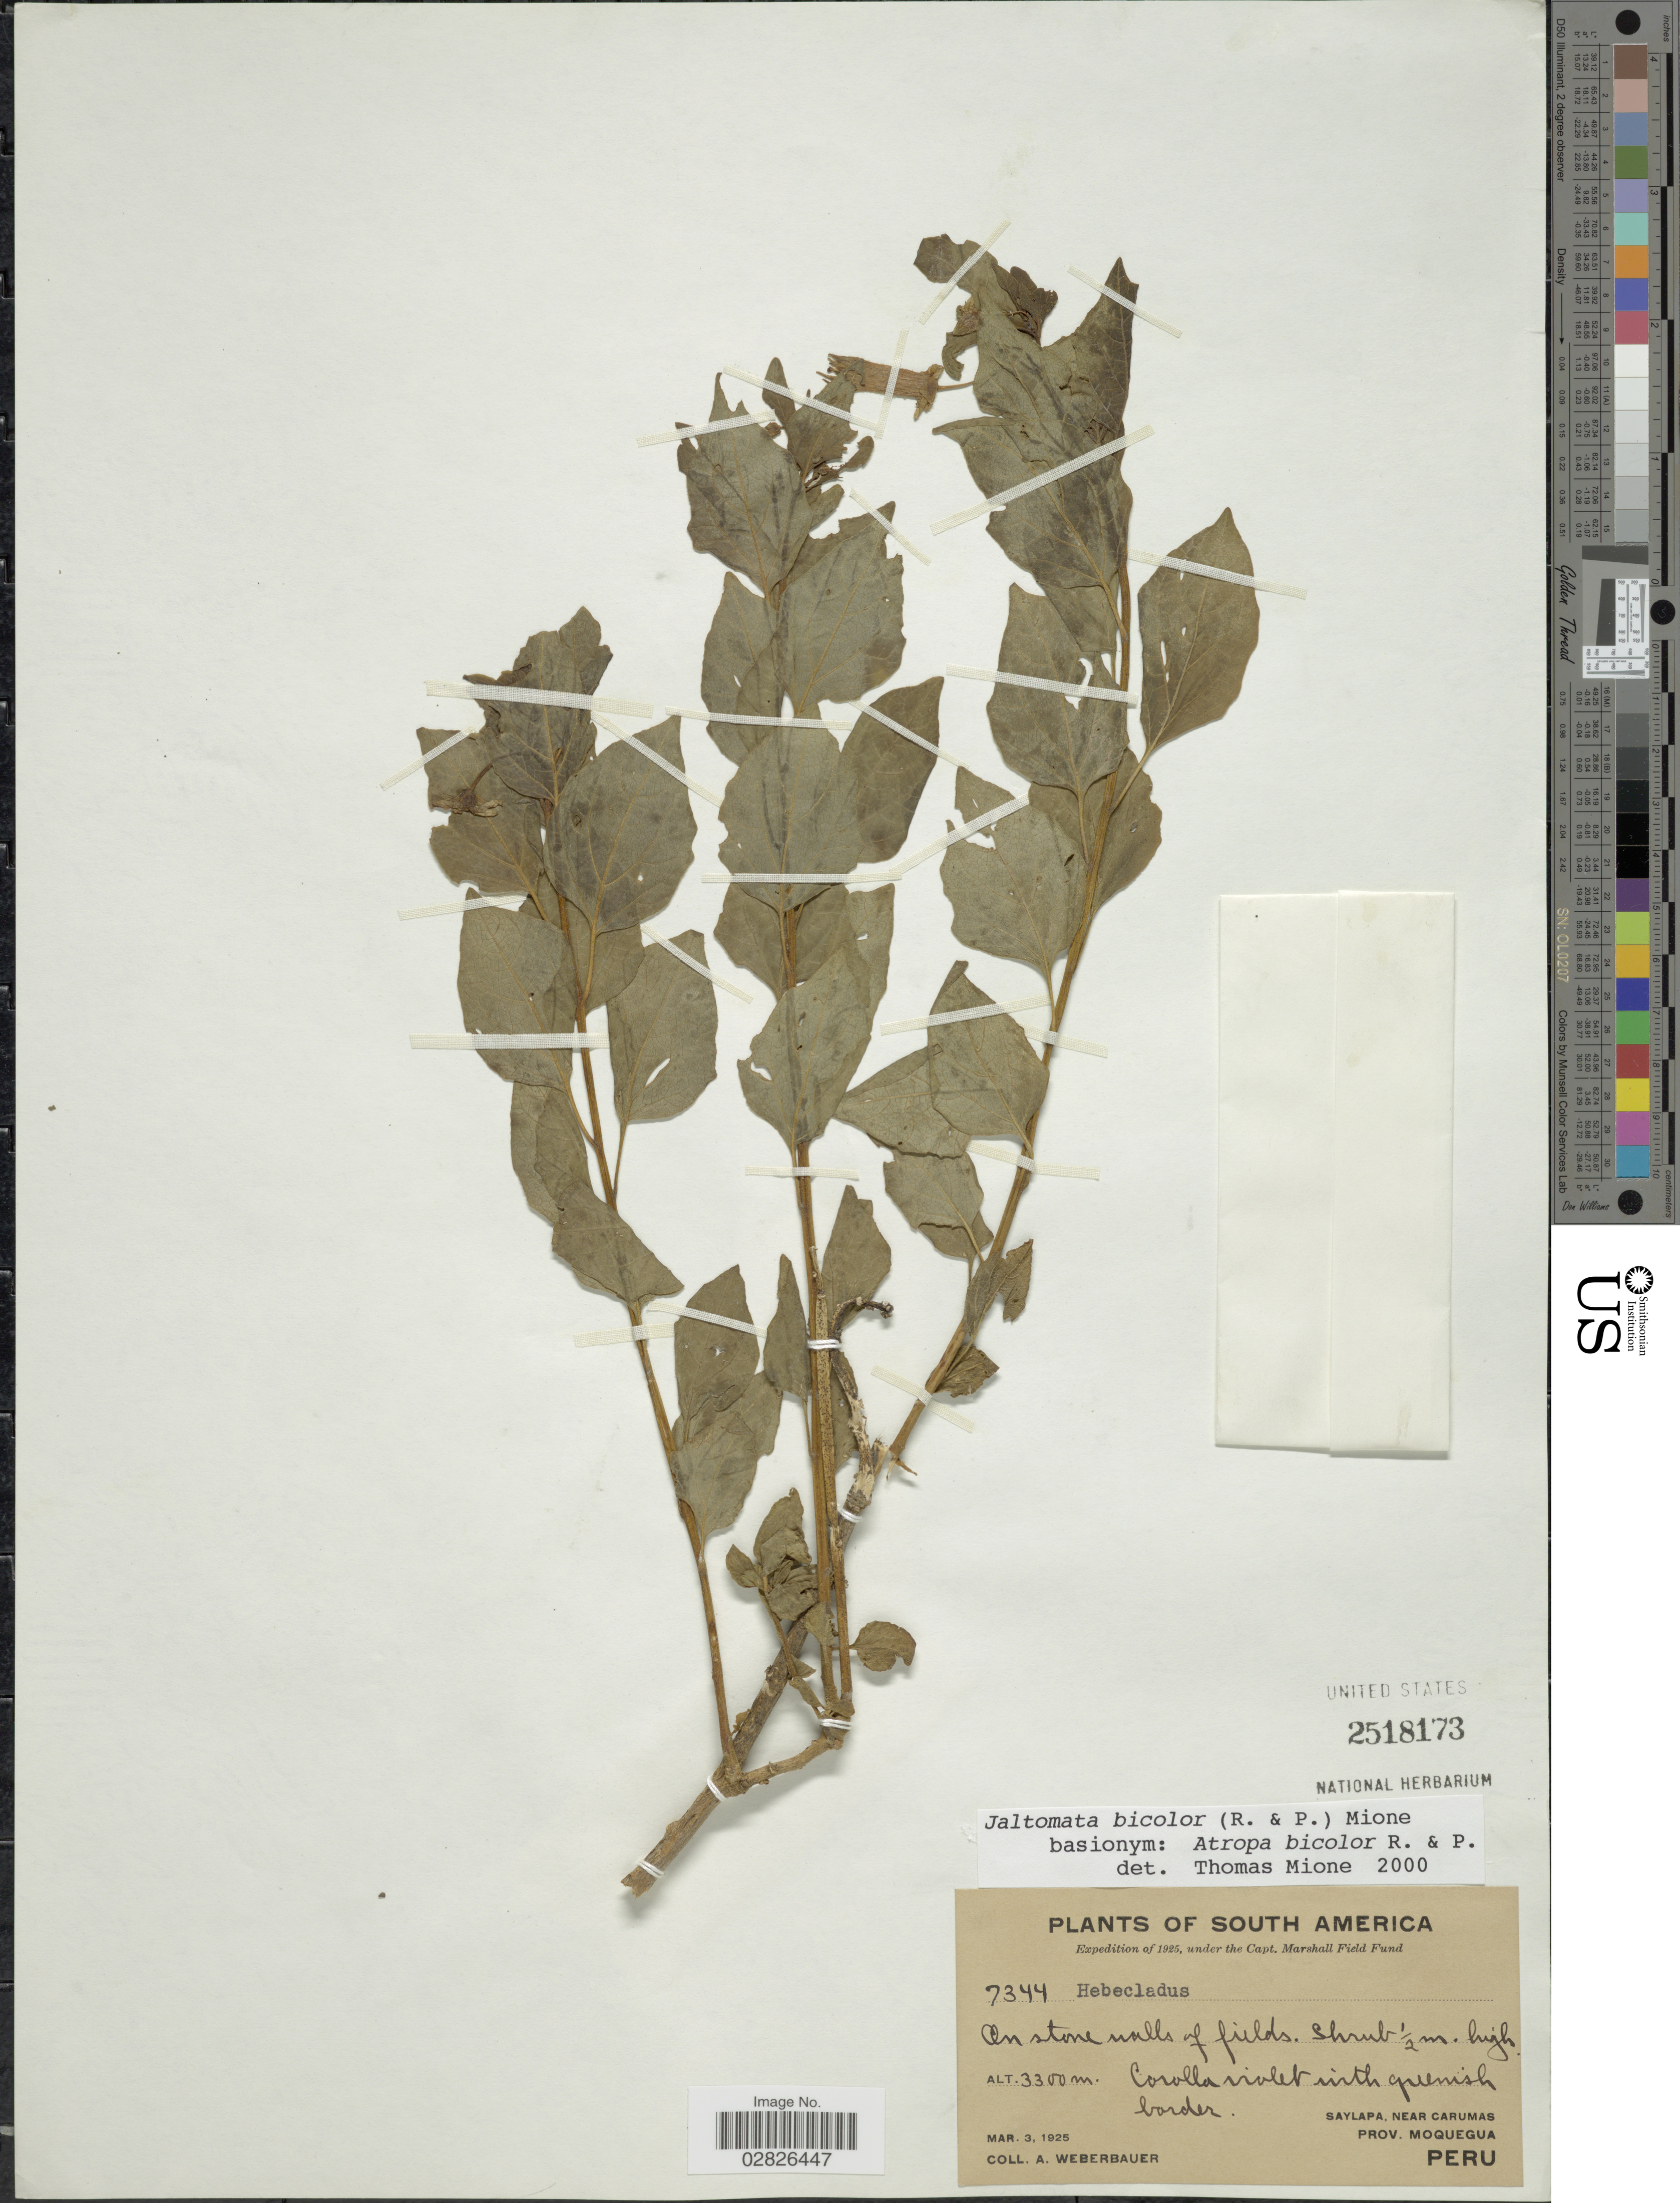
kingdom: Plantae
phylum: Tracheophyta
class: Magnoliopsida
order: Solanales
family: Solanaceae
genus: Jaltomata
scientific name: Jaltomata bicolor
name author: (Ruiz & Pav.) Mione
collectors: A. Weberbauer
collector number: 7344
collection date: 1925-03-03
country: Peru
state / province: Moquegua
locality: Saylapa, near Carumas, Prov. Moquegua.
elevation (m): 3300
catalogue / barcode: US 2518173